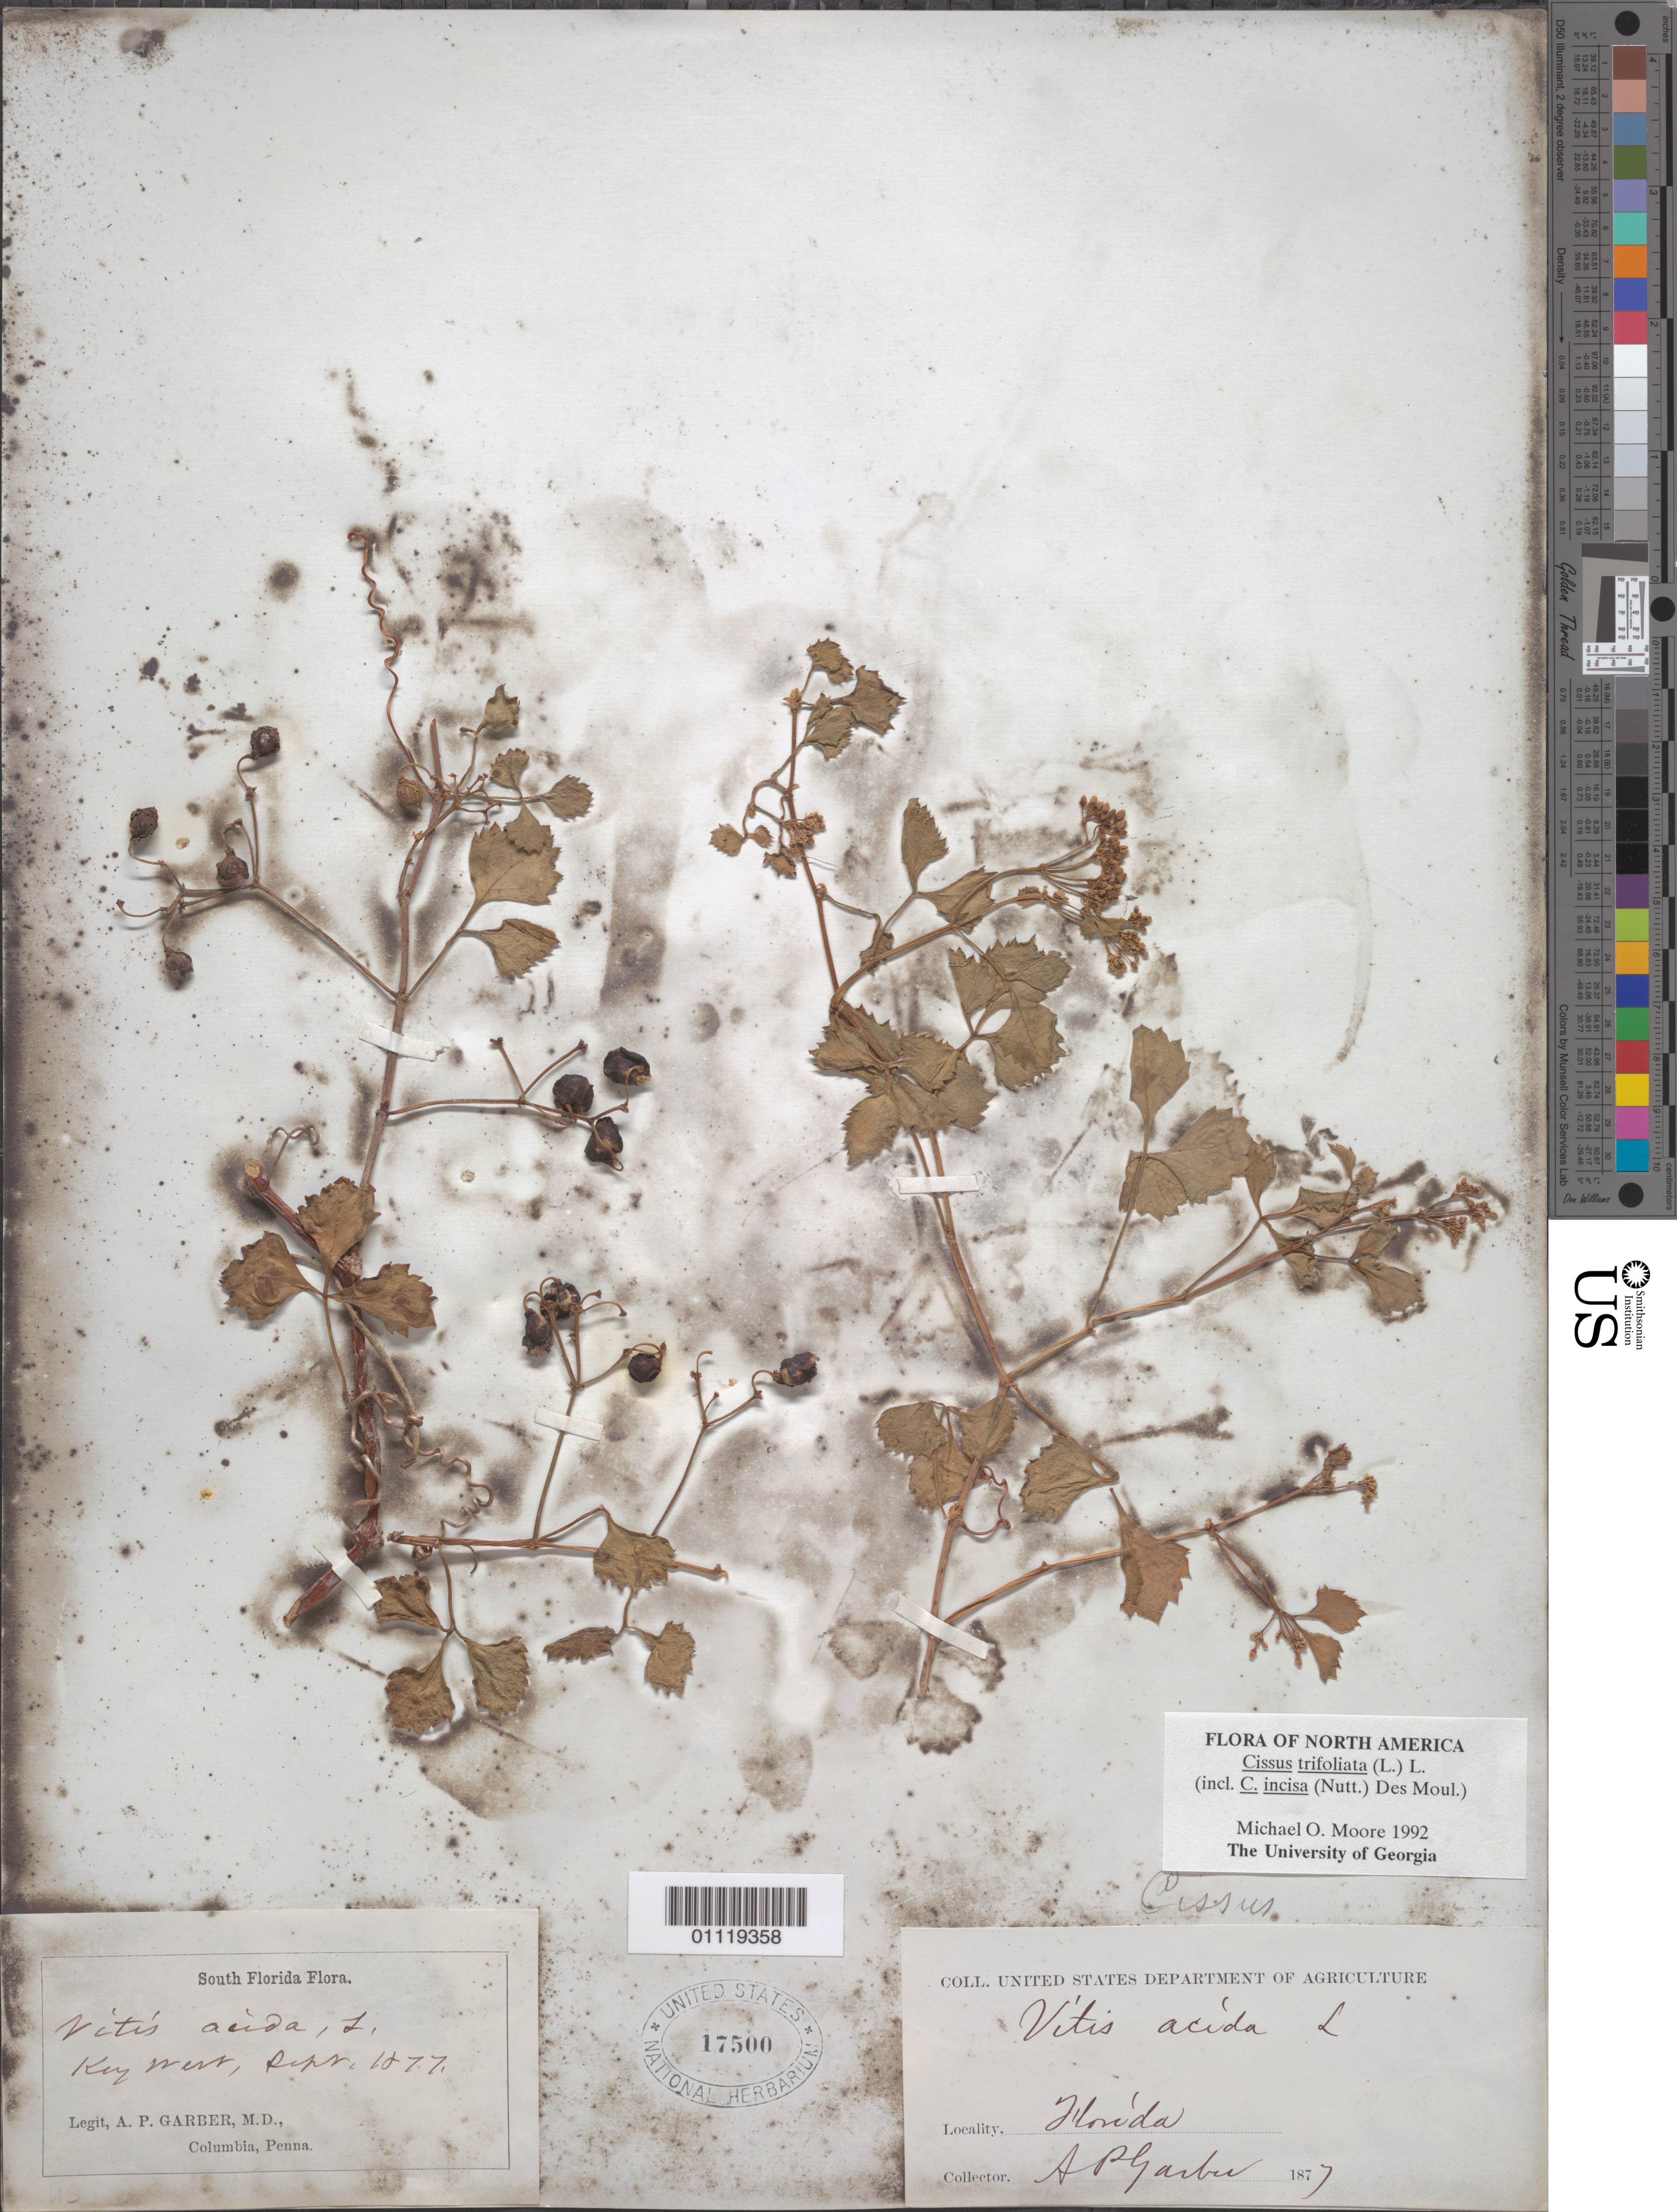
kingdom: Plantae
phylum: Tracheophyta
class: Magnoliopsida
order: Vitales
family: Vitaceae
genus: Cissus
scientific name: Cissus trifoliata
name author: (L.) L.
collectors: A. P. Garber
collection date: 1877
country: United States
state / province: Florida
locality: Key West.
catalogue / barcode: US 17500